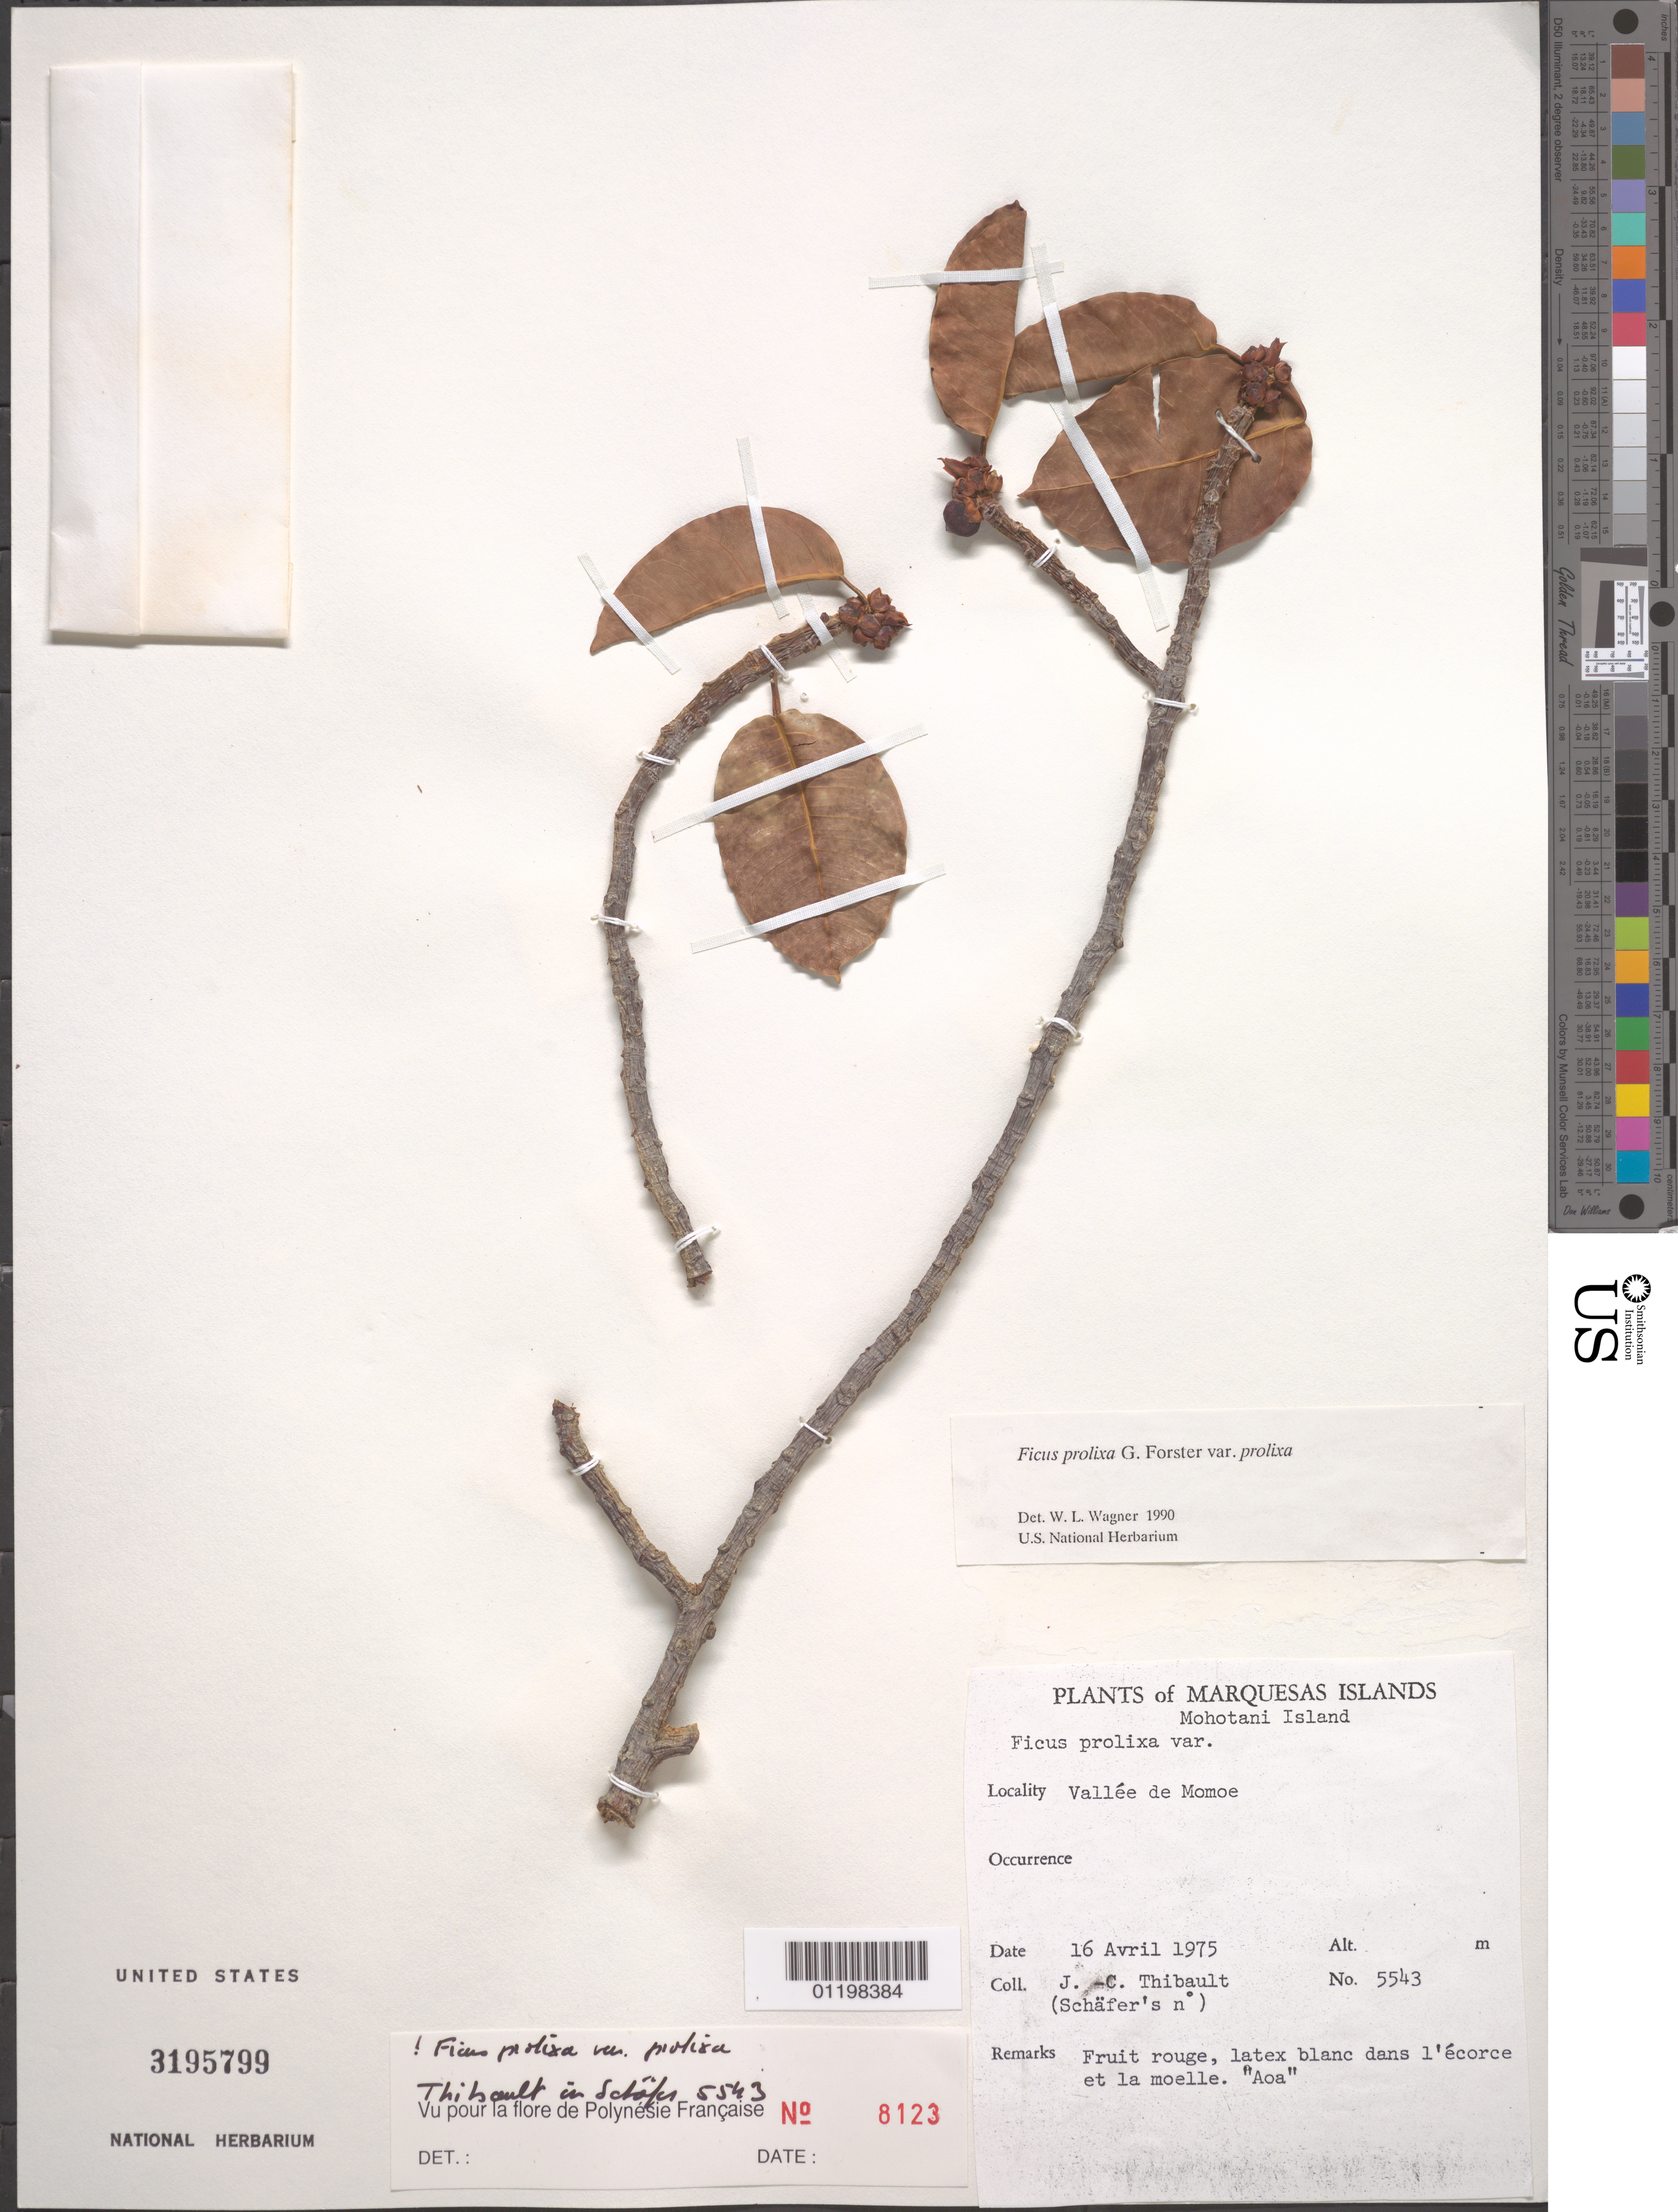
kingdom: Plantae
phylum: Tracheophyta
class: Magnoliopsida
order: Rosales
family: Moraceae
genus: Ficus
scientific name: Ficus prolixa var. prolixa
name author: G. Forst.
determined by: Wagner, W. L., (BOT), Smithsonian Institution - National Museum of Natural History (UNITED STATES)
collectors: P. A. Schäfer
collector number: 5543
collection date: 1975-04-16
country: French Polynesia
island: Mohotani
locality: Vallée de Momoe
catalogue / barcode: US 3195799